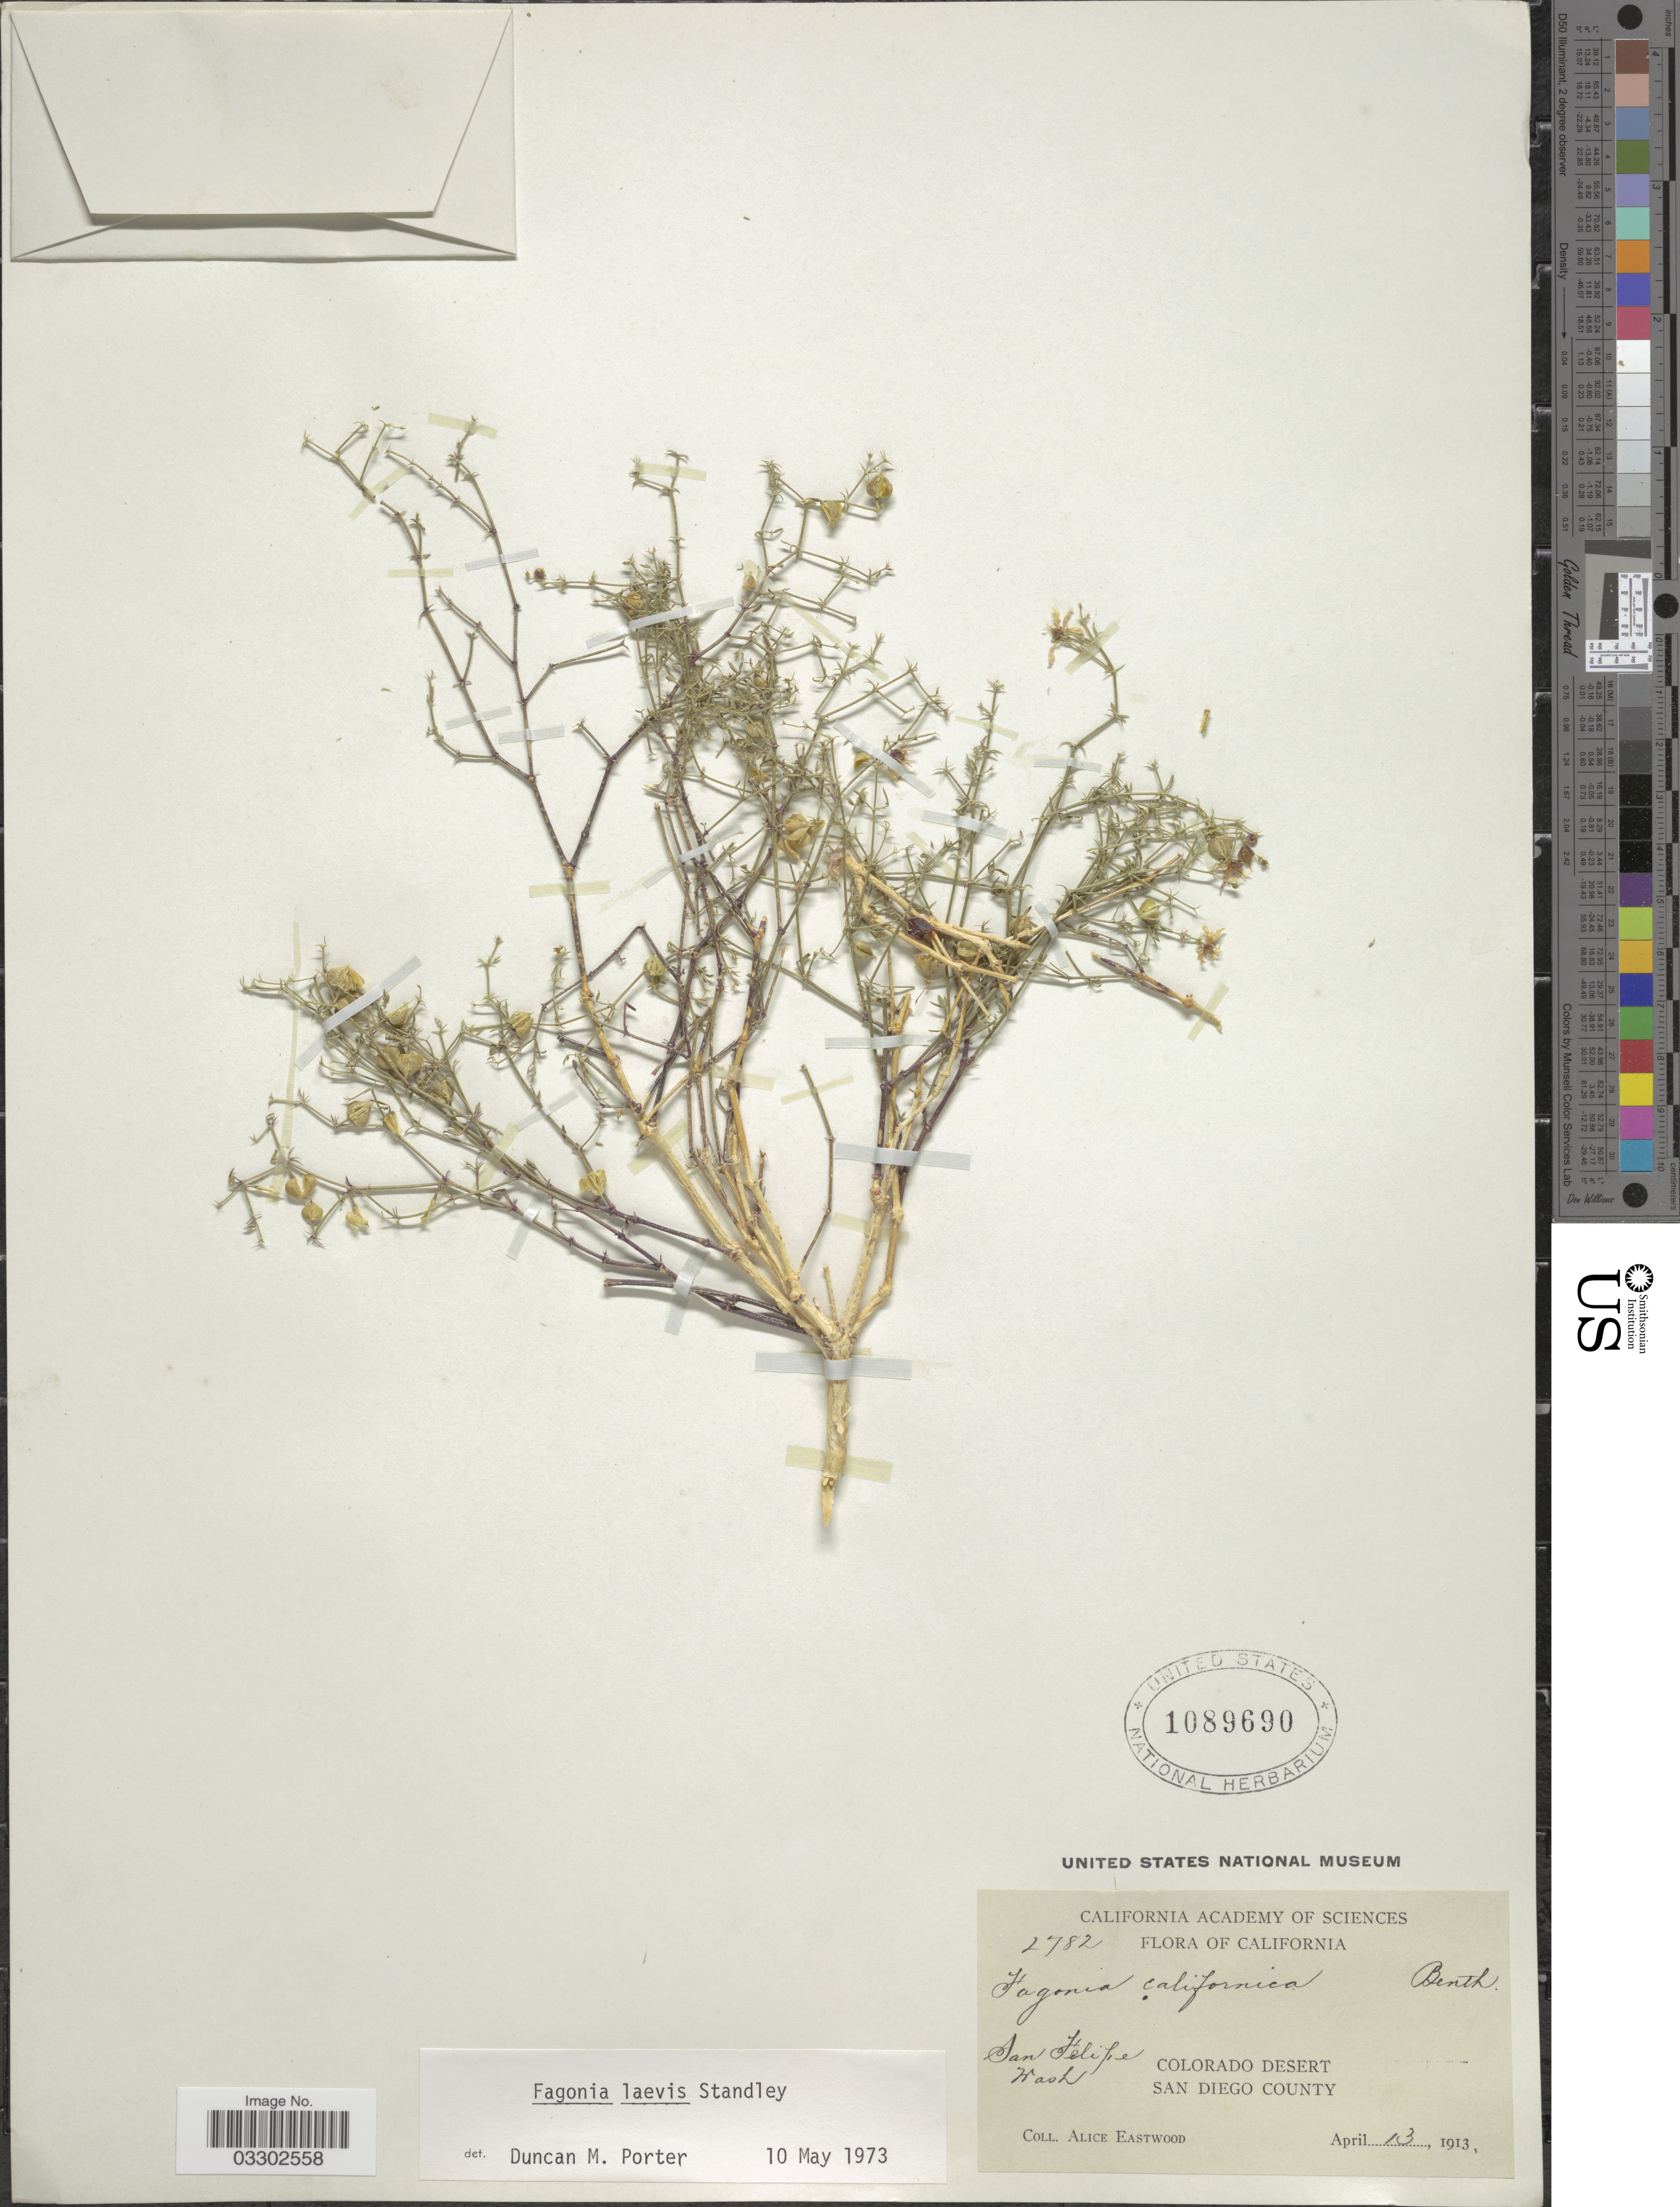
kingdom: Plantae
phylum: Tracheophyta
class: Magnoliopsida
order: Zygophyllales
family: Zygophyllaceae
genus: Fagonia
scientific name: Fagonia laevis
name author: Standl.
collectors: A. Eastwood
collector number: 2782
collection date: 1913-04-13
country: United States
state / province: California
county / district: San Diego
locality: San Felipe Wash. Colorado Desert. San Diego County.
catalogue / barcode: US 1089690